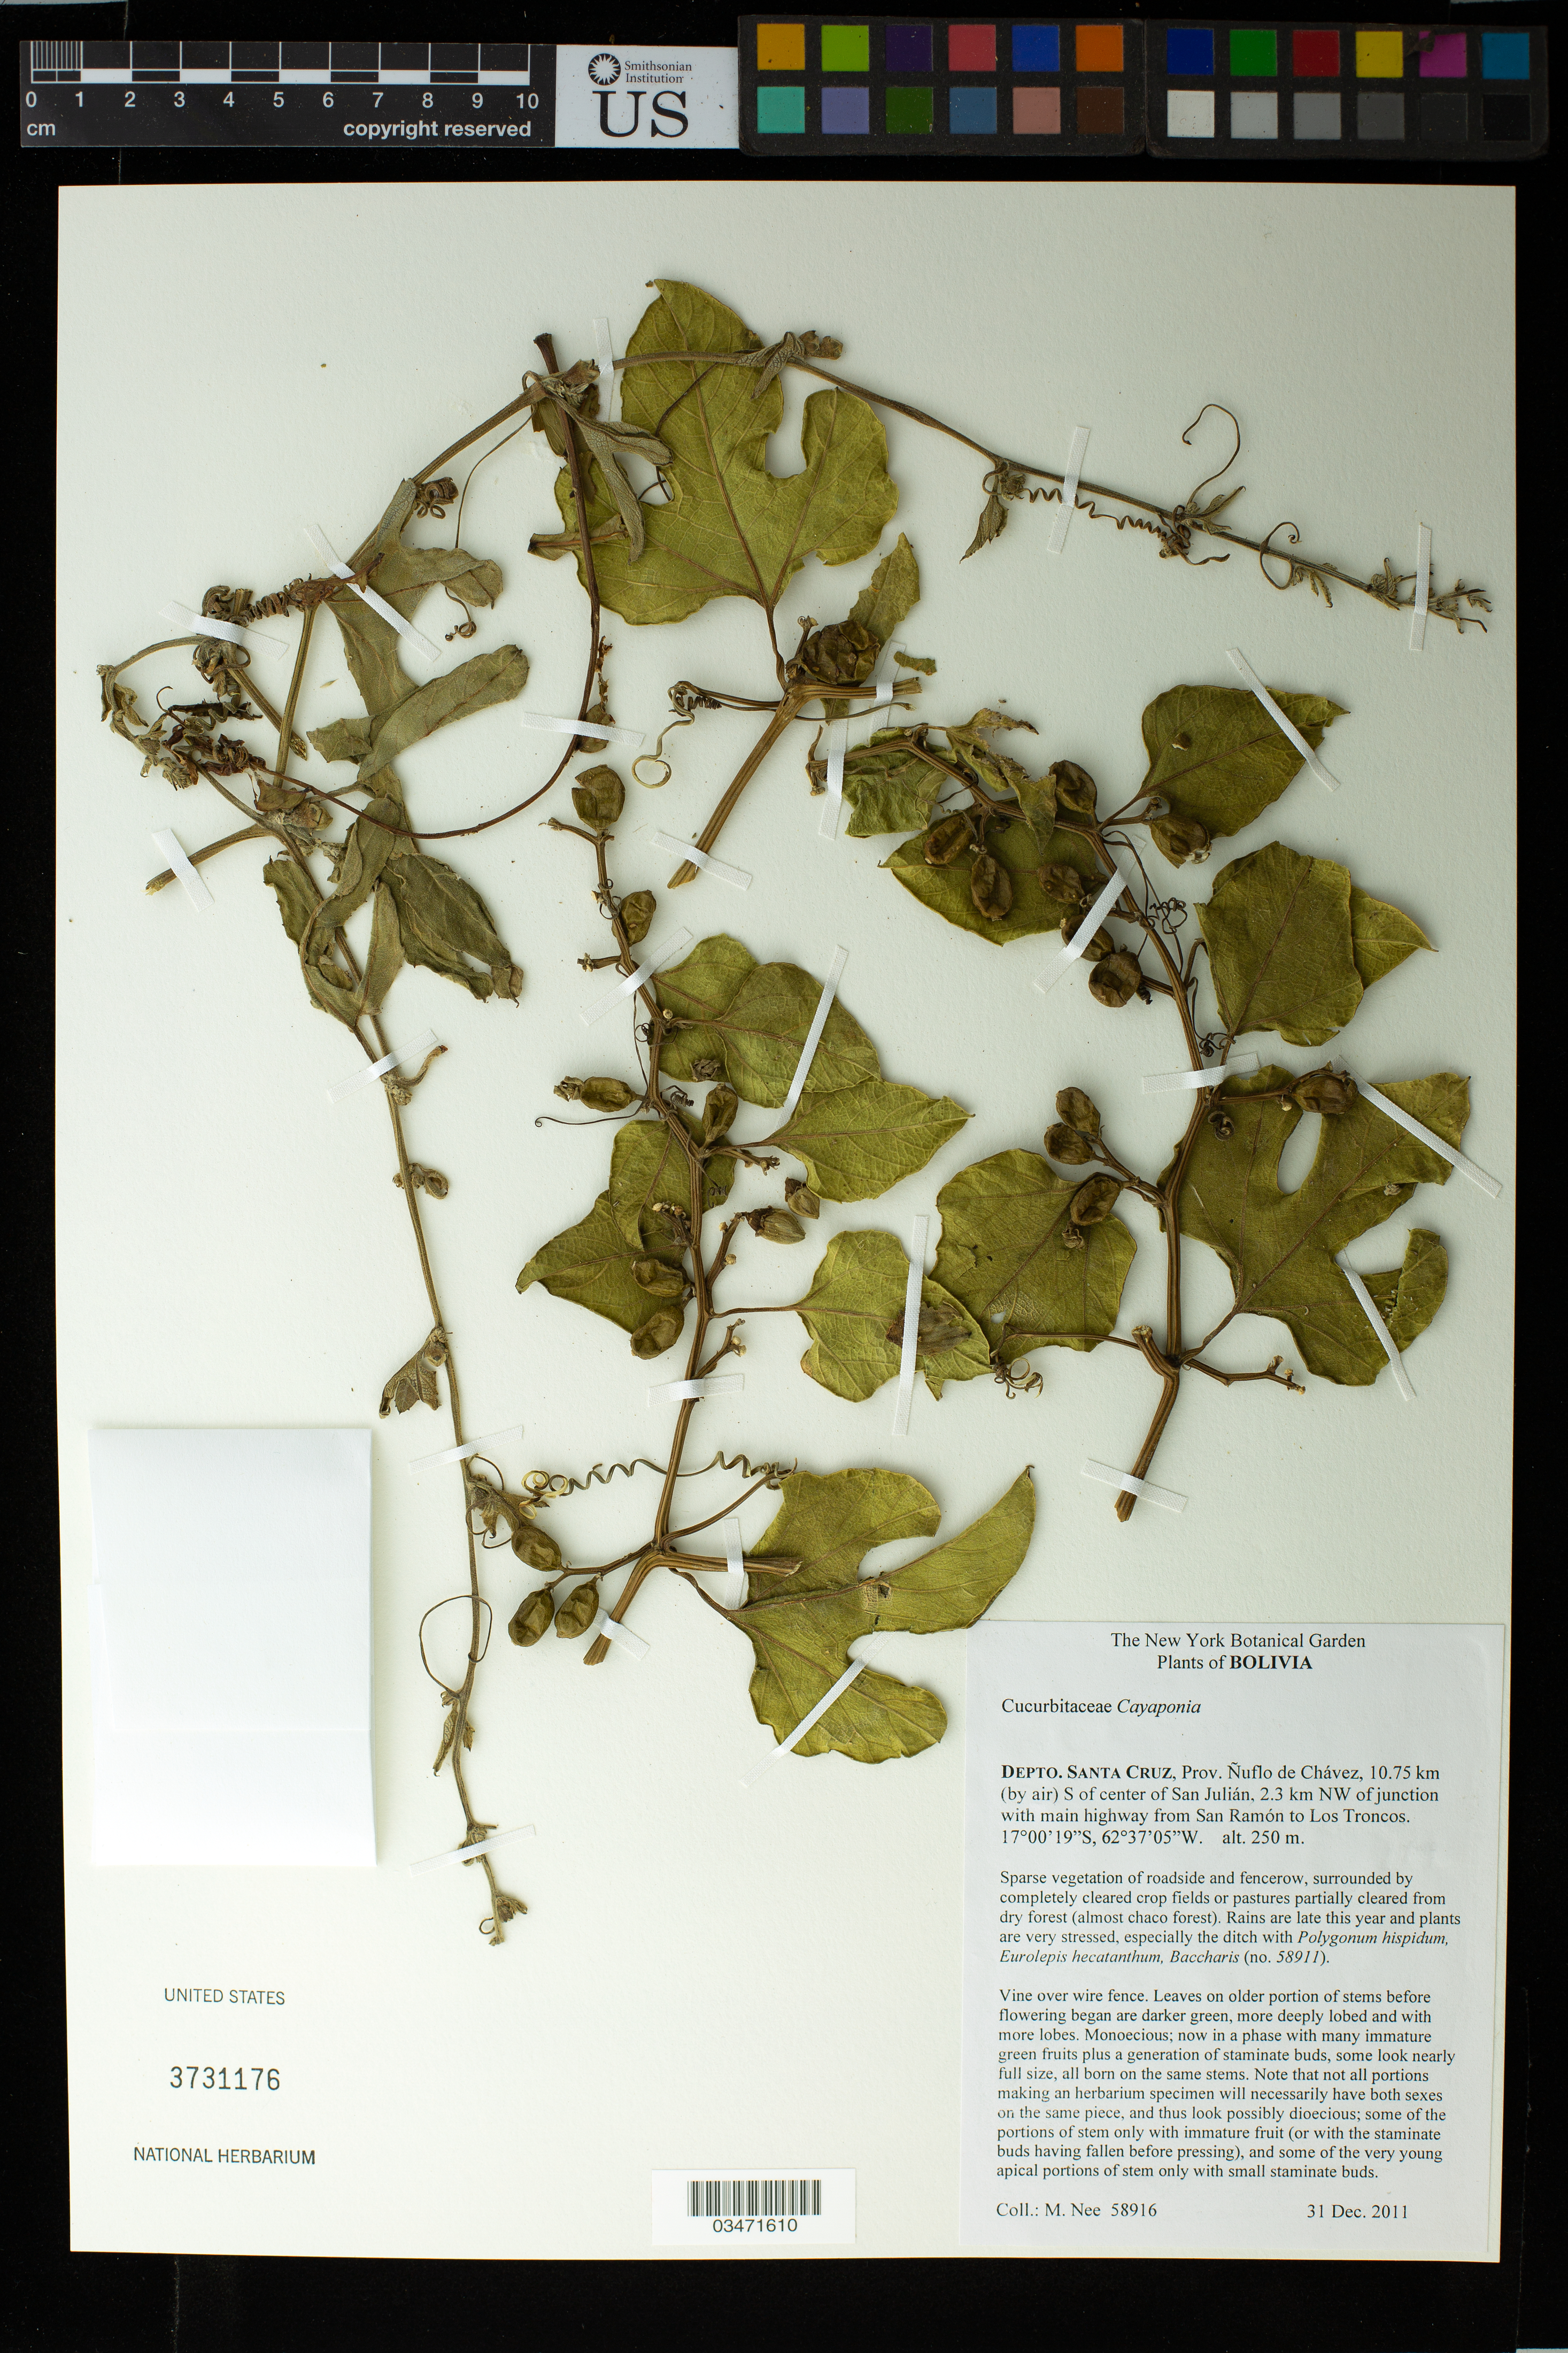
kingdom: Plantae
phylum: Tracheophyta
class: Magnoliopsida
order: Cucurbitales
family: Cucurbitaceae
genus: Cayaponia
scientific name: Cayaponia sp.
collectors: M. Nee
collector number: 58916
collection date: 2011-12-31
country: Bolivia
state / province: Santa Cruz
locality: Prov. Ñuflo de Chávez, 10.75 km (by air) S of center of San Julián, 2.3 km NW of junction with main highway from San Ramón to Los Troncos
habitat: Sparse vegetation of roadside and fencerow, surrounded by completely cleared crop fields or pastures partially cleared from dry forest (almost chaco forest). Rains are late this year and plants are very stressed, especially the ditch with Polygonum hispidum, Eurolepis hecatanthum, Baccharis (no. 58911)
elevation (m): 250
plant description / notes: From label: "Note that not all portions making an herbarium specimen will necessarily have both sexes on the same piece, and thus look possibly dioecious; some of the portions of stem only with immature fruit (or with the staminate buds having fallen before pressing), and some of the very young apical portions of stem only with small staminate buds."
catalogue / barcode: US 3731176